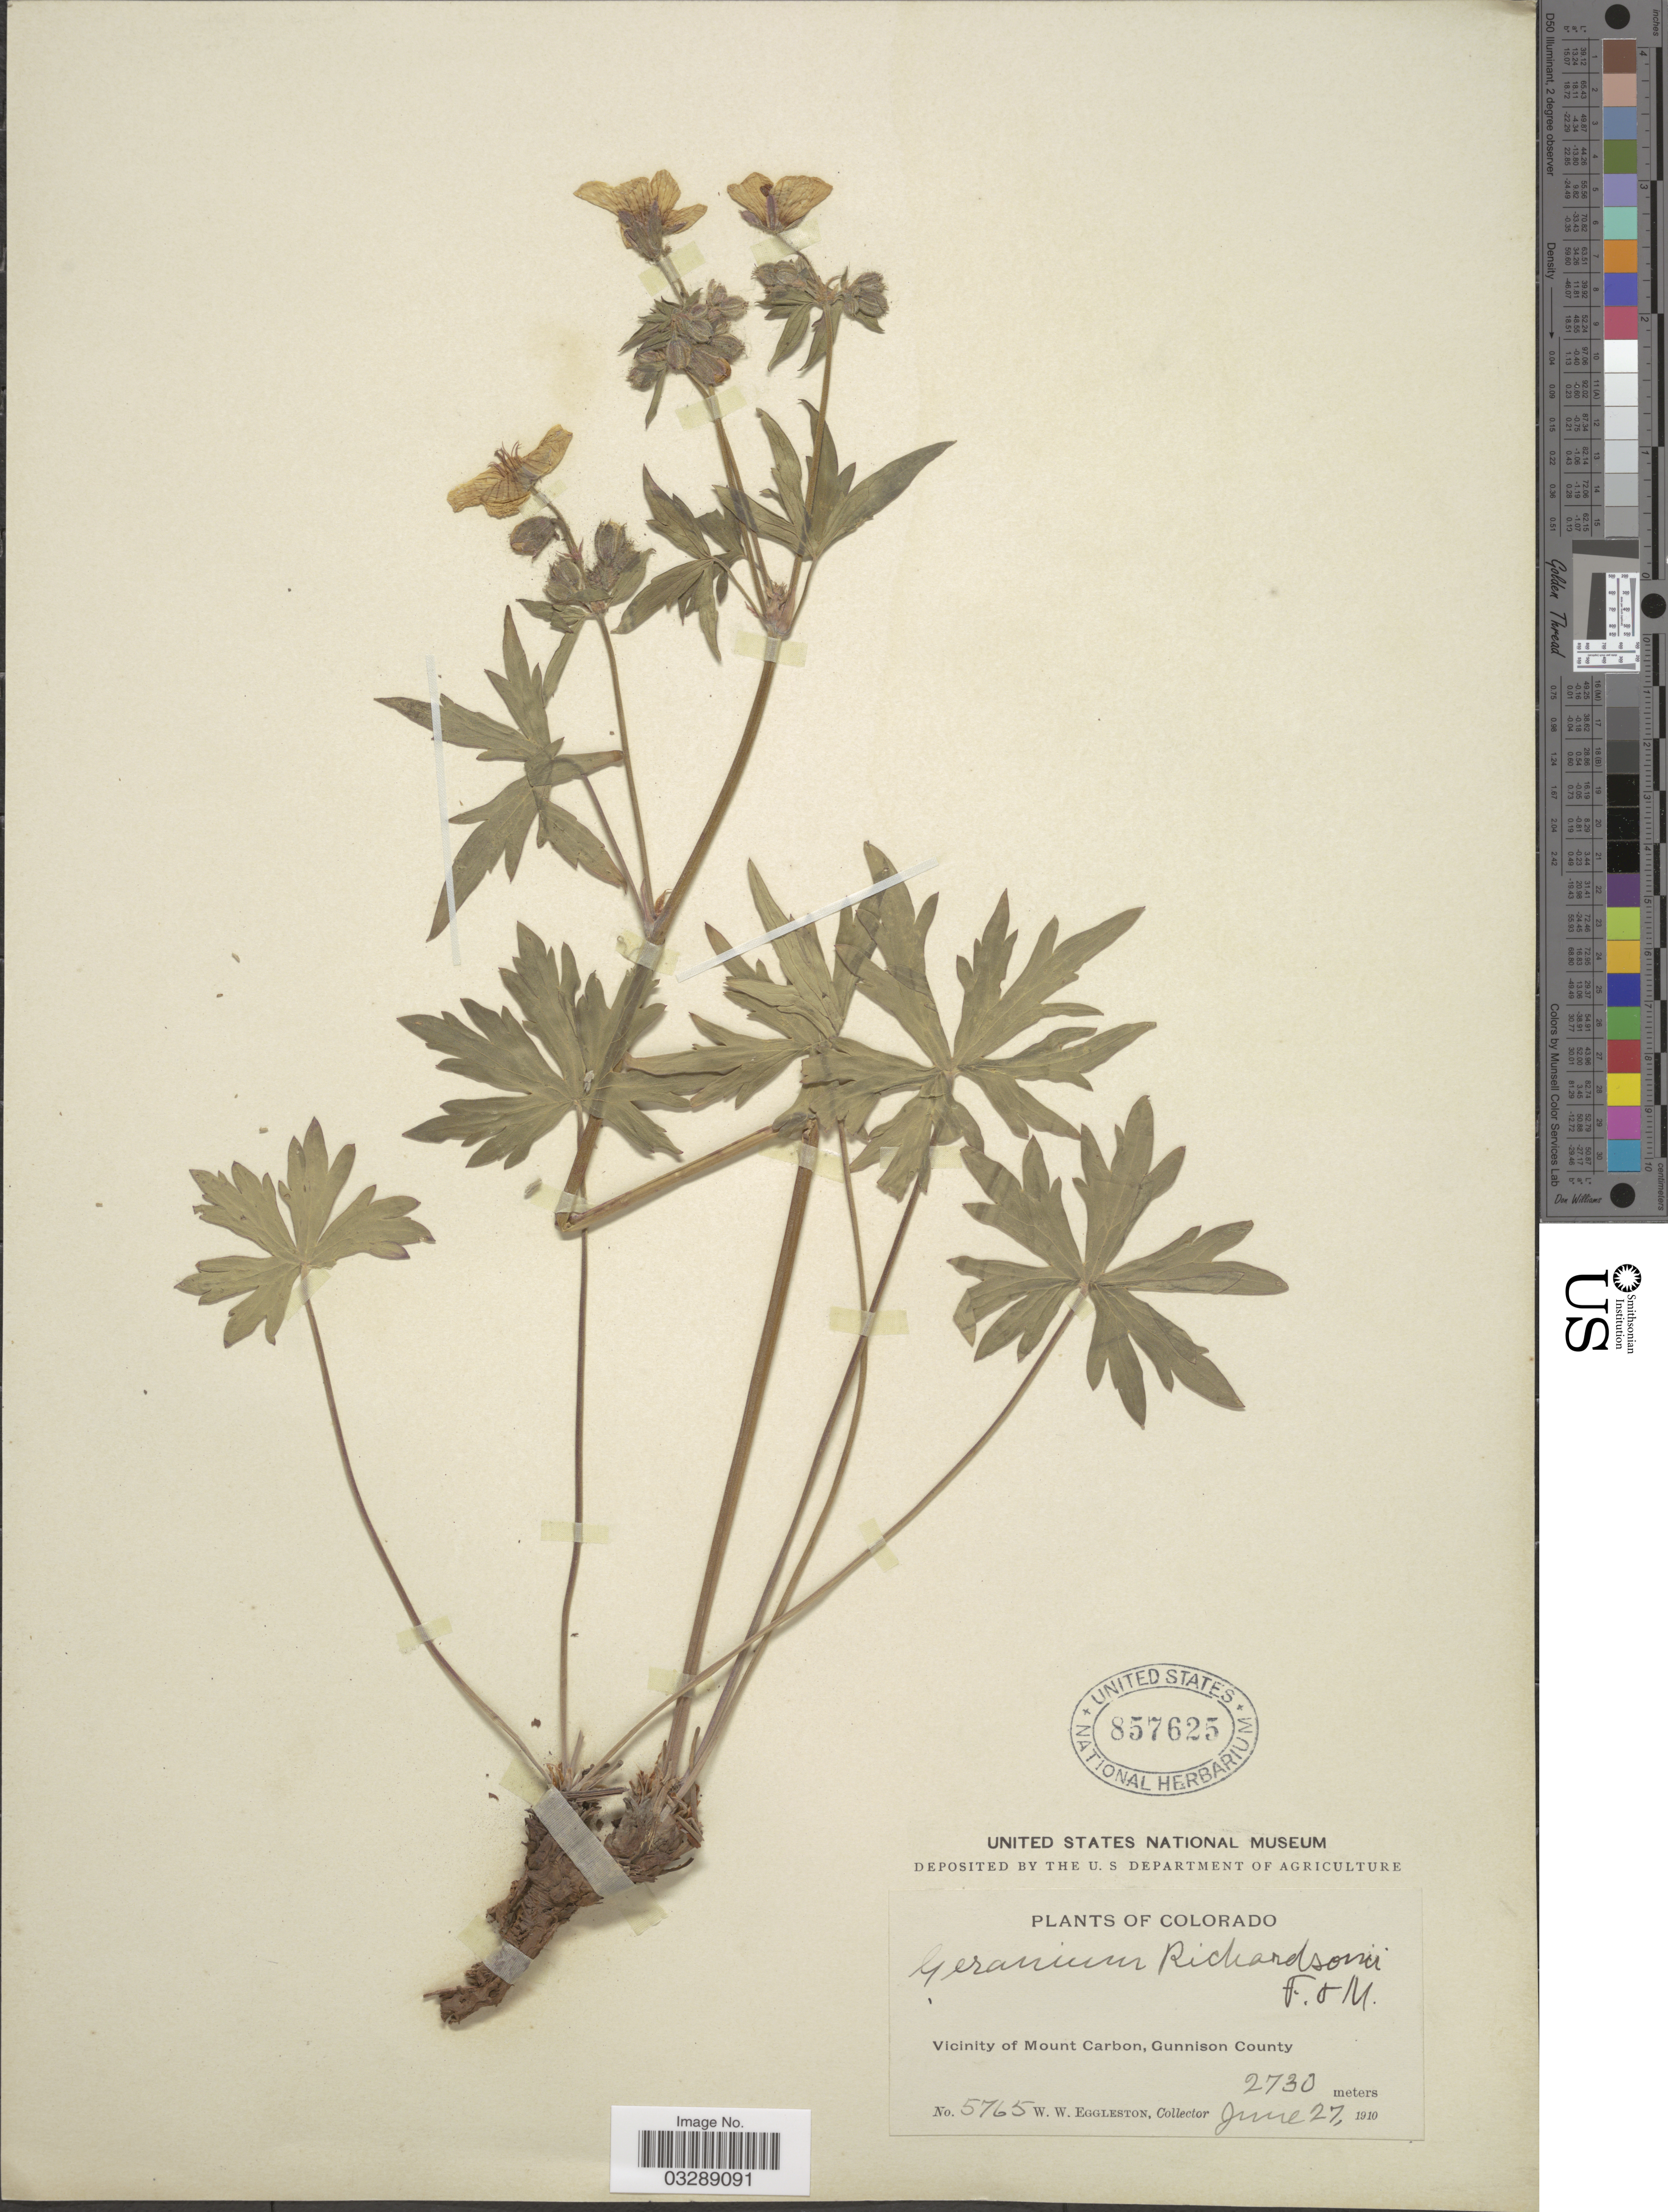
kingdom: Plantae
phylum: Tracheophyta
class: Magnoliopsida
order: Geraniales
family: Geraniaceae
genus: Geranium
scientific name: Geranium richardsonii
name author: Fisch. & Trautv.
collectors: W. W. Eggleston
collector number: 5765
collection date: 1910-06-27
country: United States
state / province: Colorado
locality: Vicinity of Mount Carbon, Gunnison County.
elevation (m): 2730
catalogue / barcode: US 857625